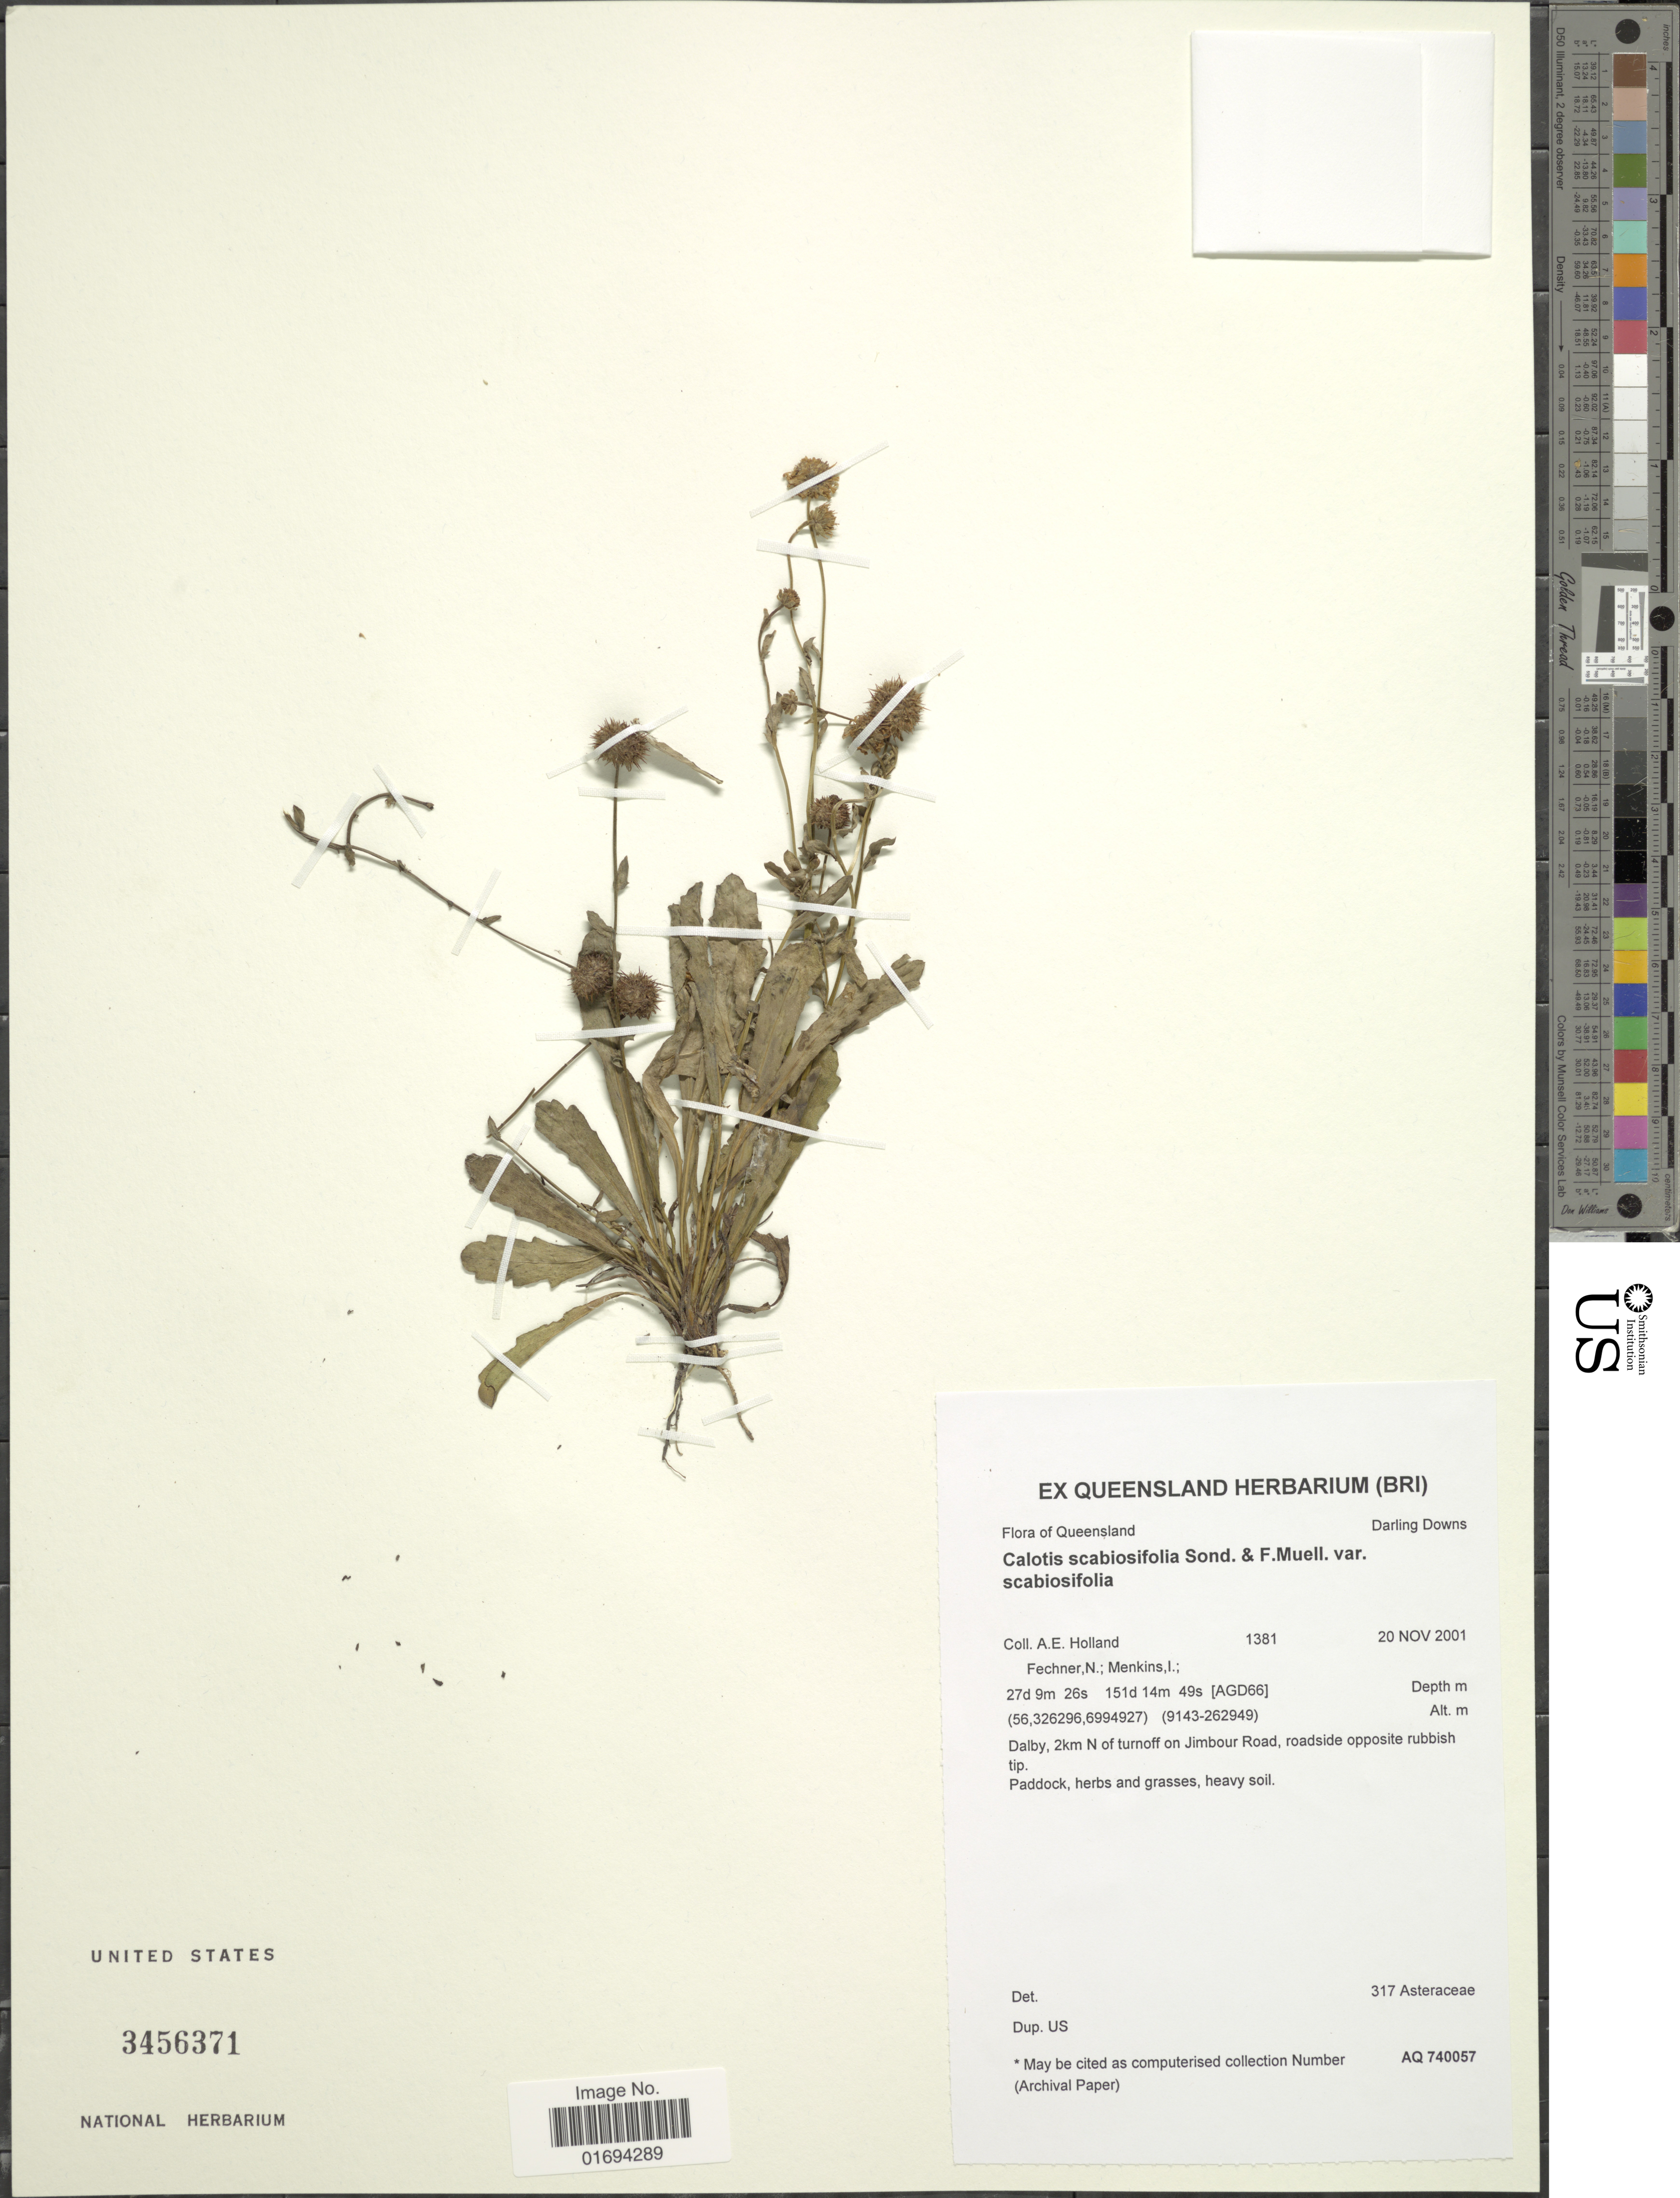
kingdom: Plantae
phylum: Tracheophyta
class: Magnoliopsida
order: Asterales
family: Asteraceae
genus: Calotis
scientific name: Calotis scabiosifolia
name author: Sond. ex F. Muell.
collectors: A. Holland, N. Fechner & I. Menkins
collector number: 1381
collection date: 2001-11-20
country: Australia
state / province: Queensland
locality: Dalby, 2km N of turnoff on Jimbour Road, roadside opposite rubish tip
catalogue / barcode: US 3456371